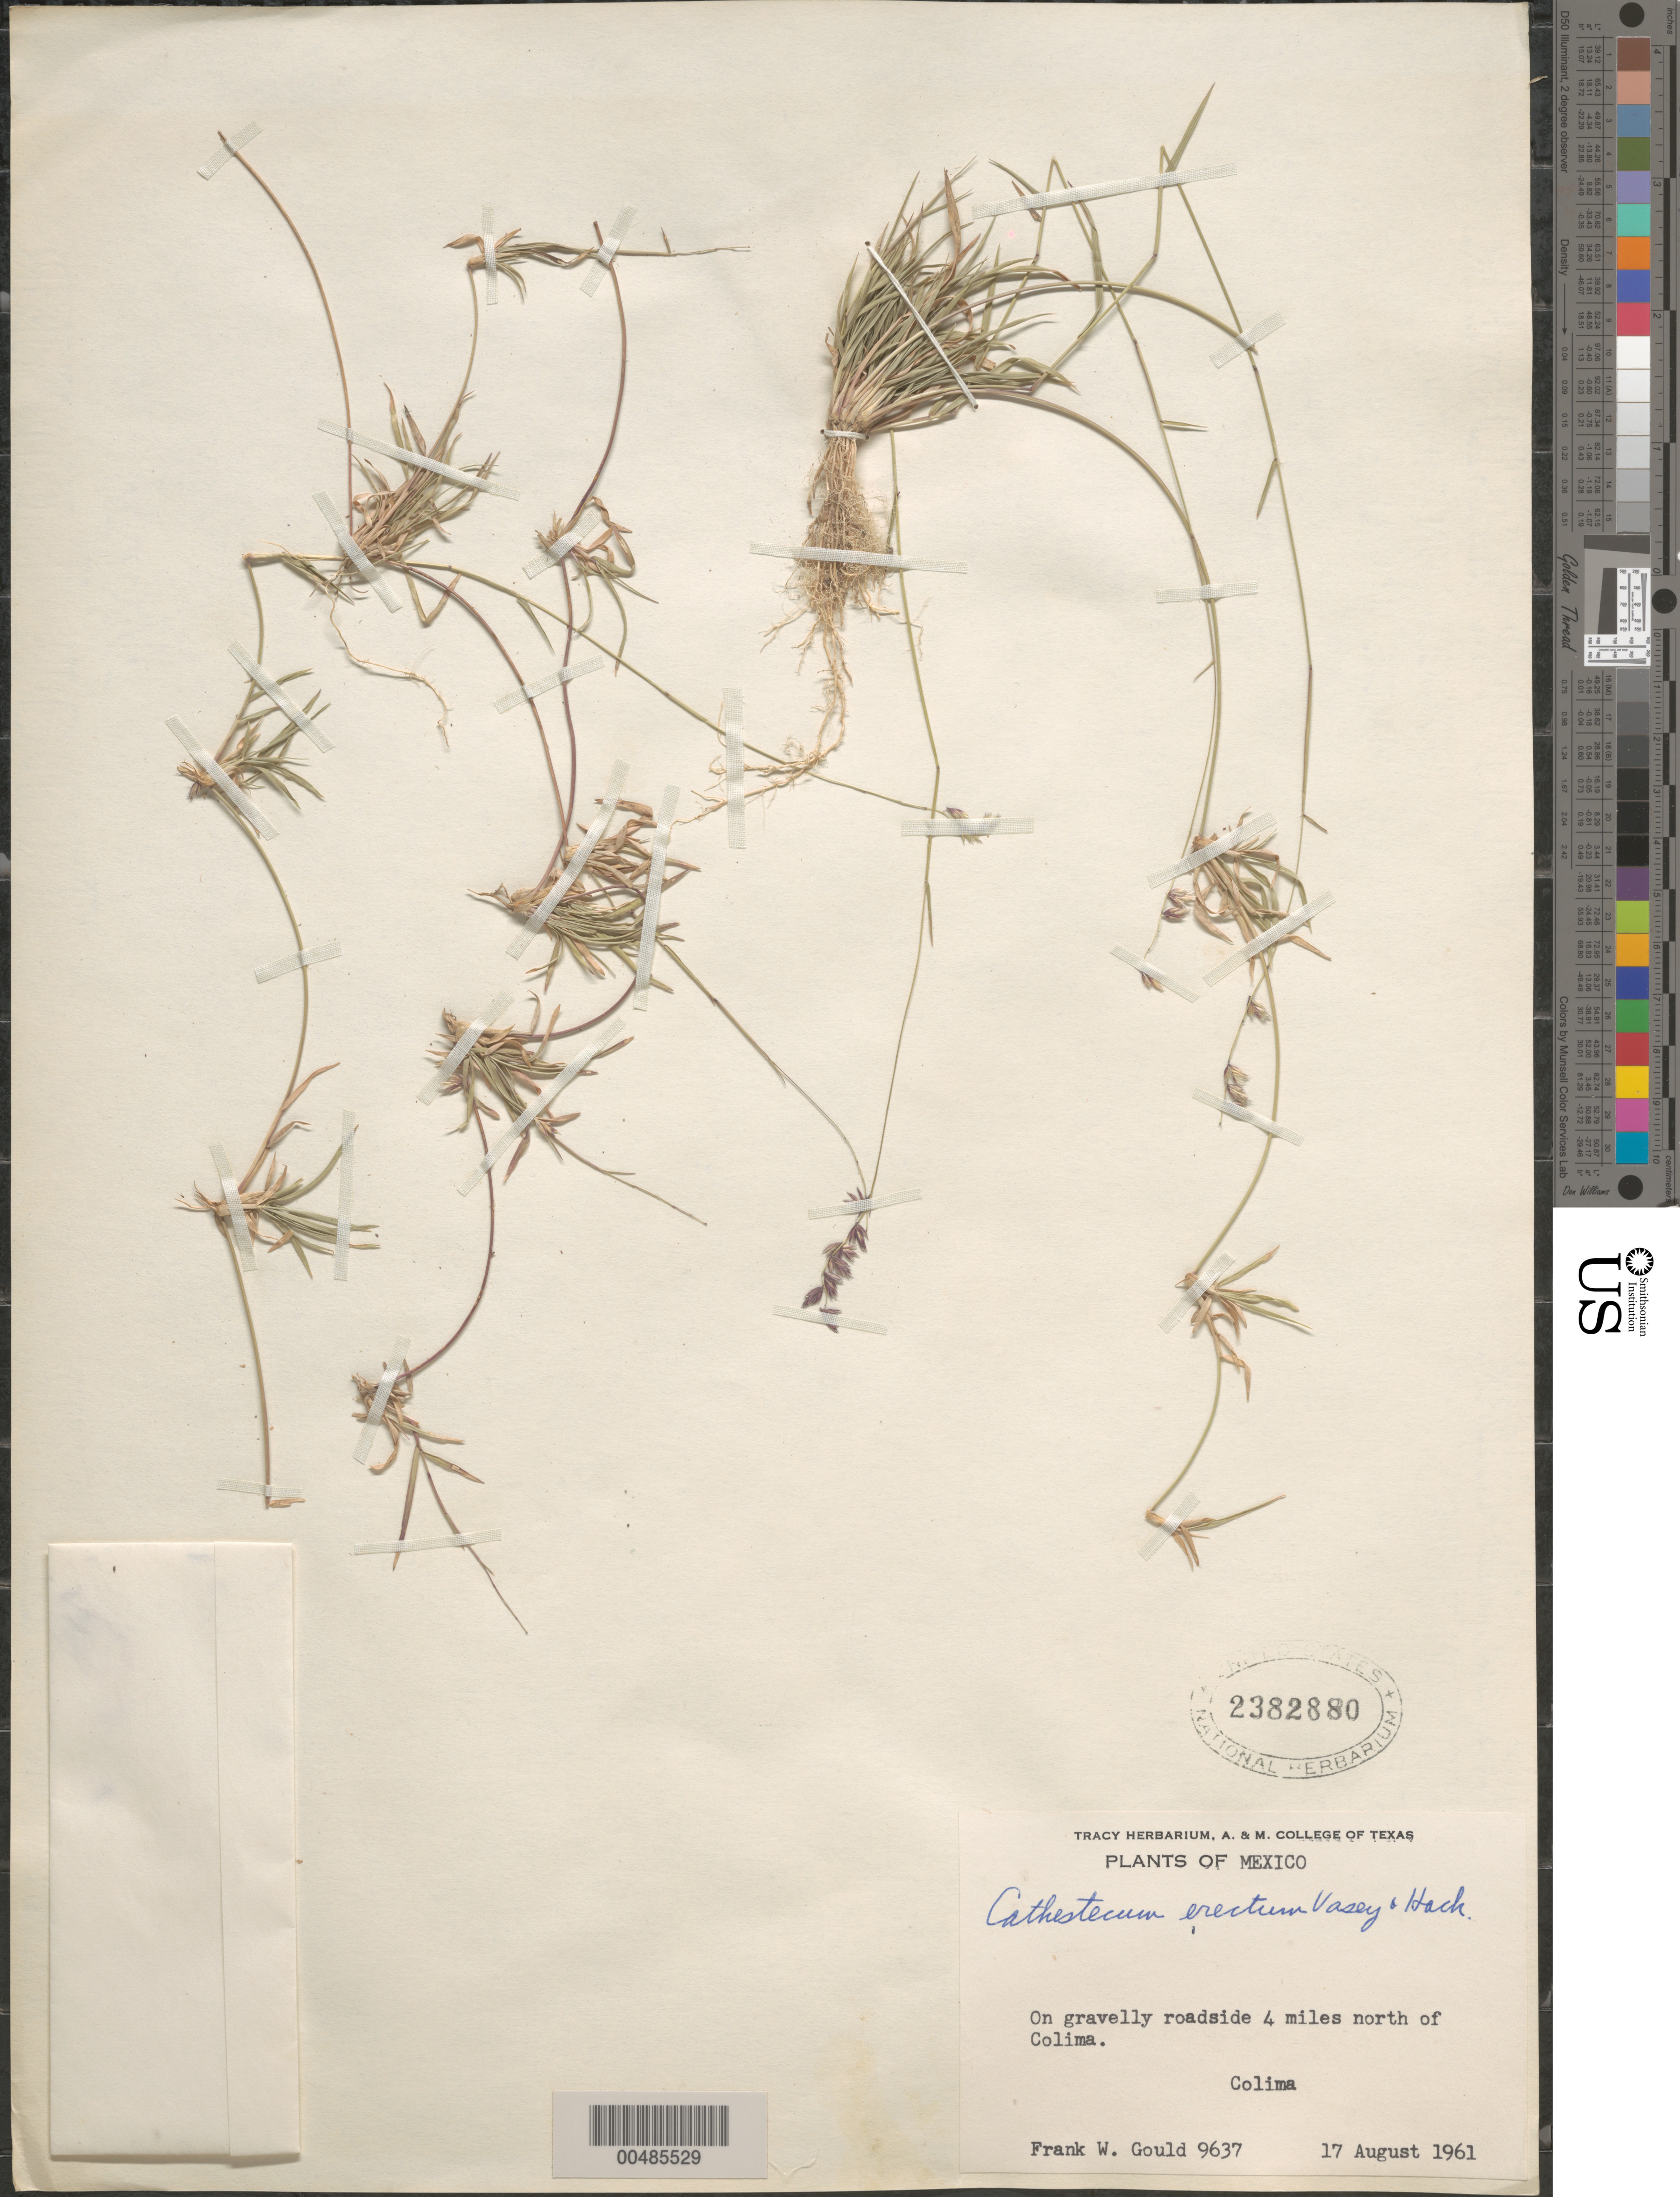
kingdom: Plantae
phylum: Tracheophyta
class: Liliopsida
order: Poales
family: Poaceae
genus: Cathestecum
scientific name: Cathestecum erectum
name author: Vasey & Hack.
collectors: F. W. Gould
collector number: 9637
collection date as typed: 17 Aug 1961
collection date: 1961-08-17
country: Mexico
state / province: Colima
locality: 4 mi N of Colima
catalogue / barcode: US 2382880